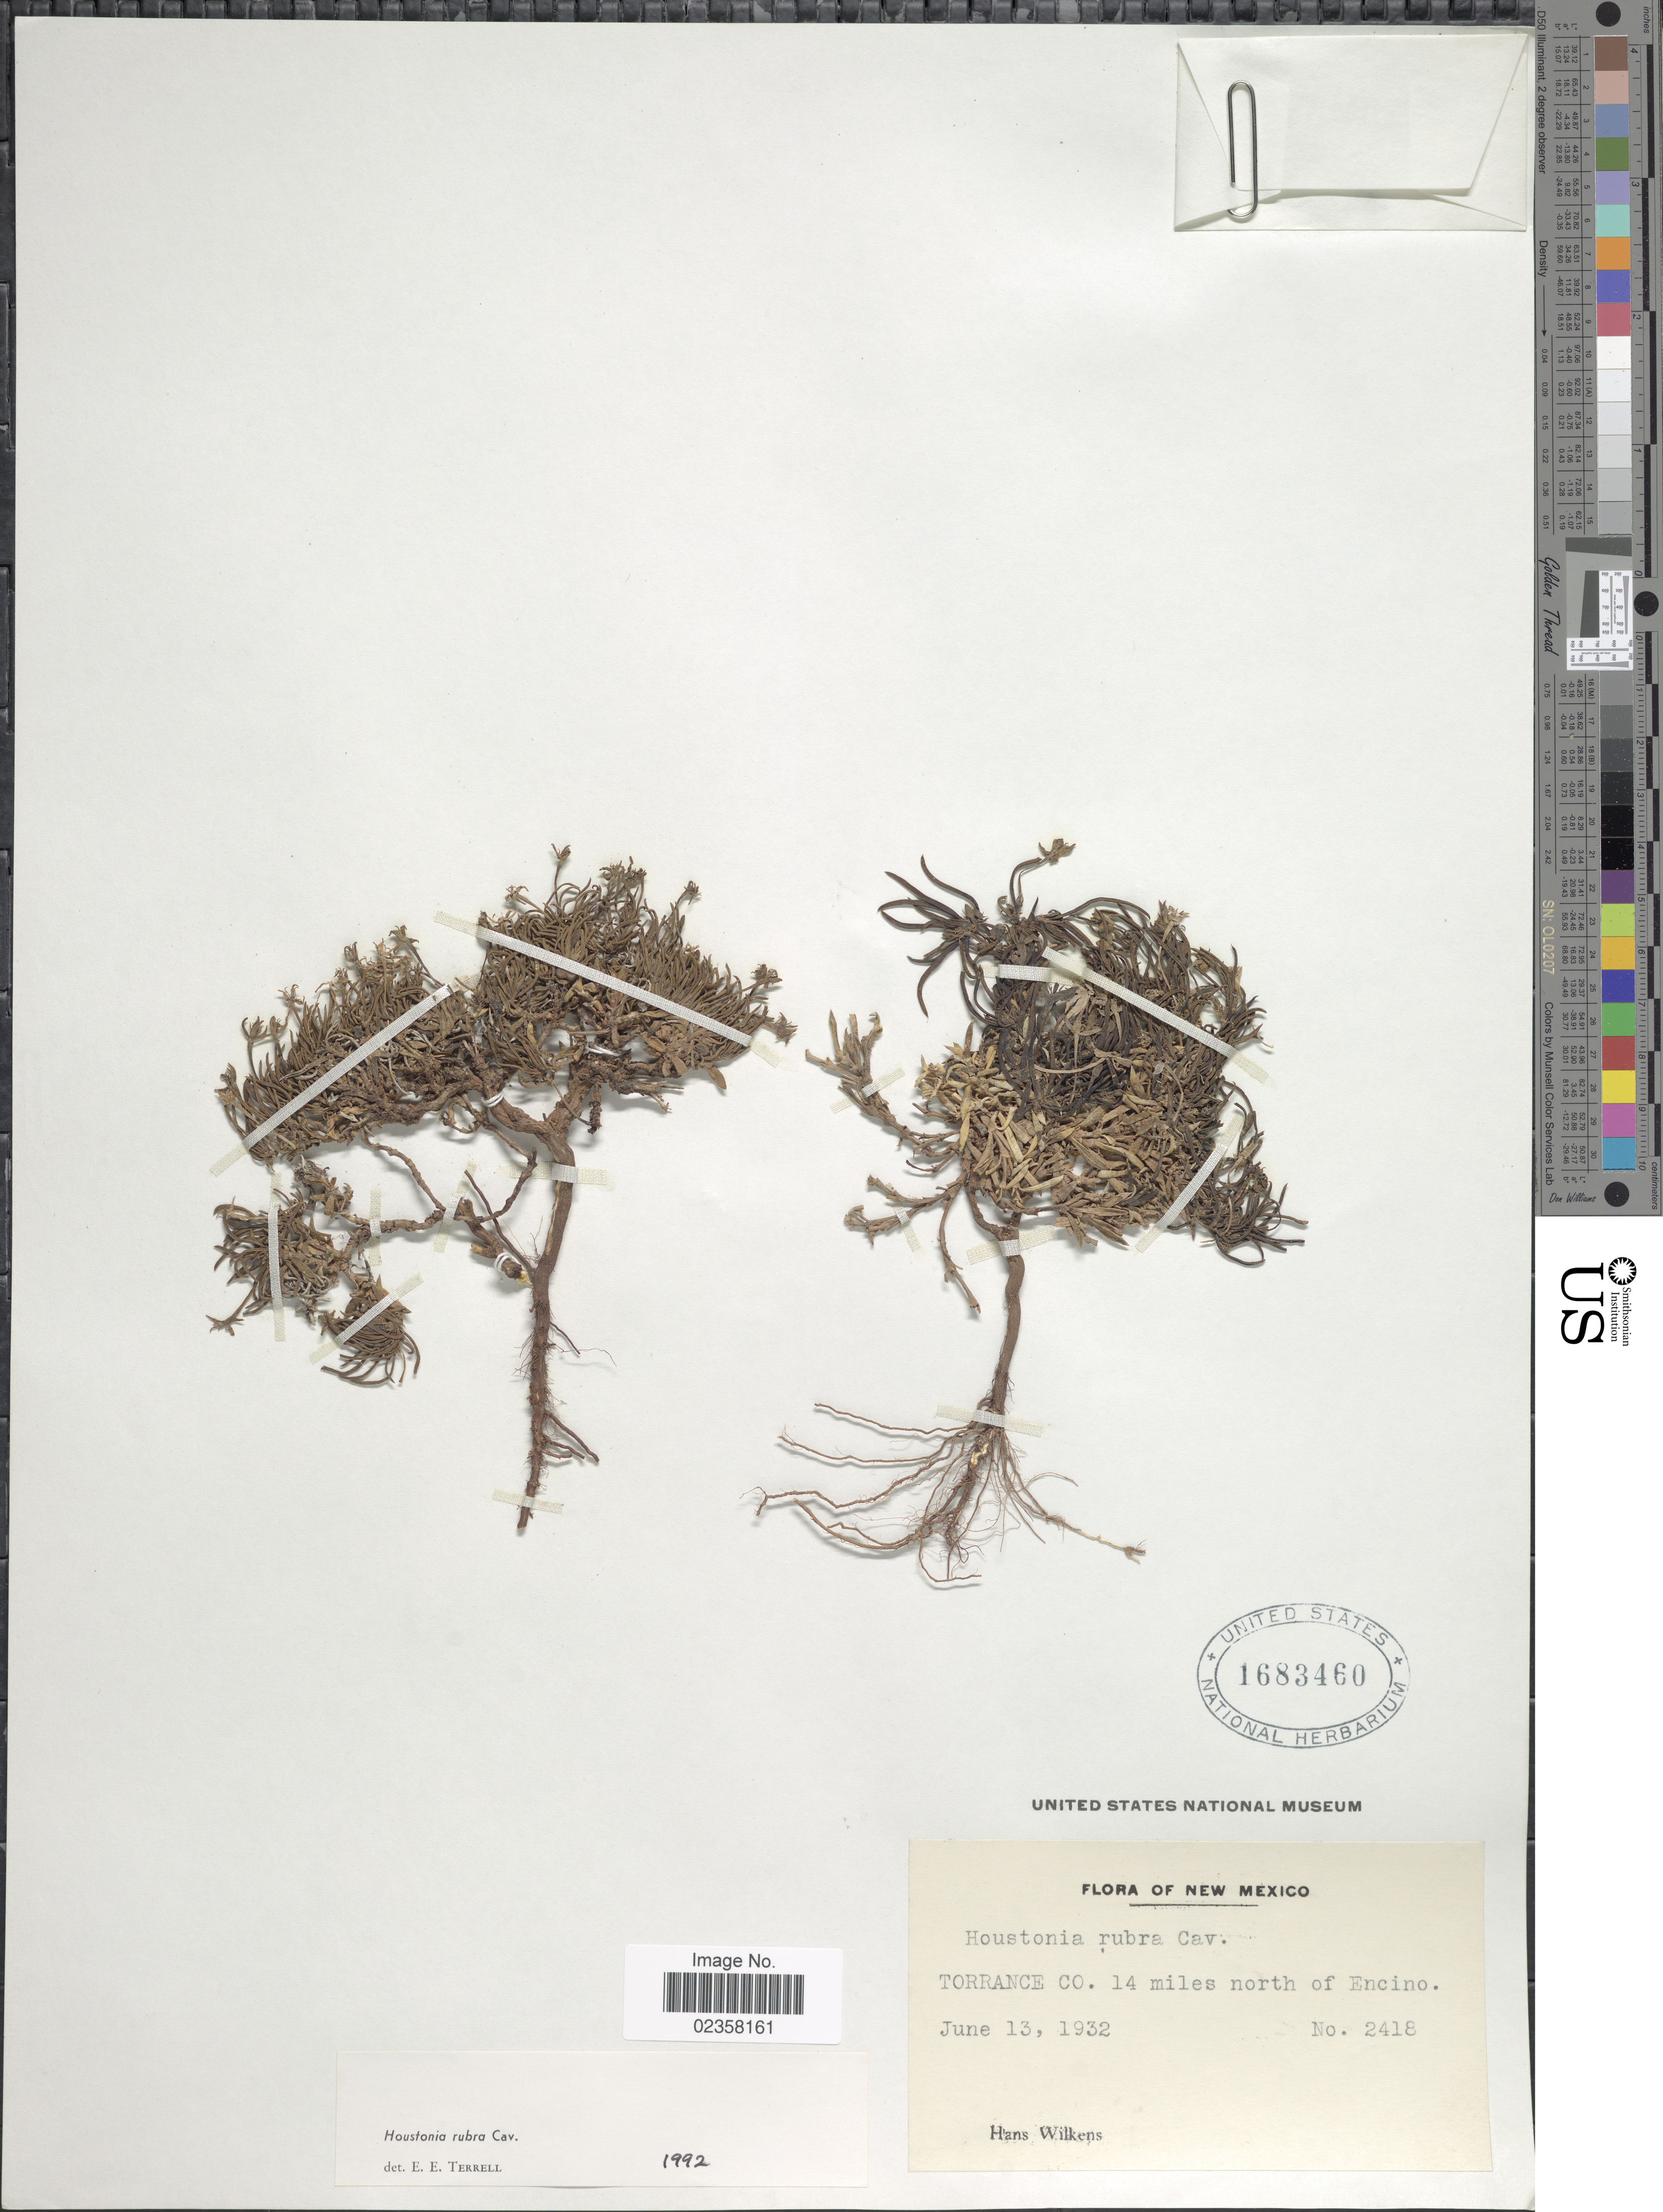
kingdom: Plantae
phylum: Tracheophyta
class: Magnoliopsida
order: Gentianales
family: Rubiaceae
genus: Houstonia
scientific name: Houstonia rubra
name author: Cav.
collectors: H. Wilkens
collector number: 2418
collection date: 1932-06-13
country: United States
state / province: New Mexico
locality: Torrance Co., 14 miles north of Encino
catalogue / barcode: US 1683460